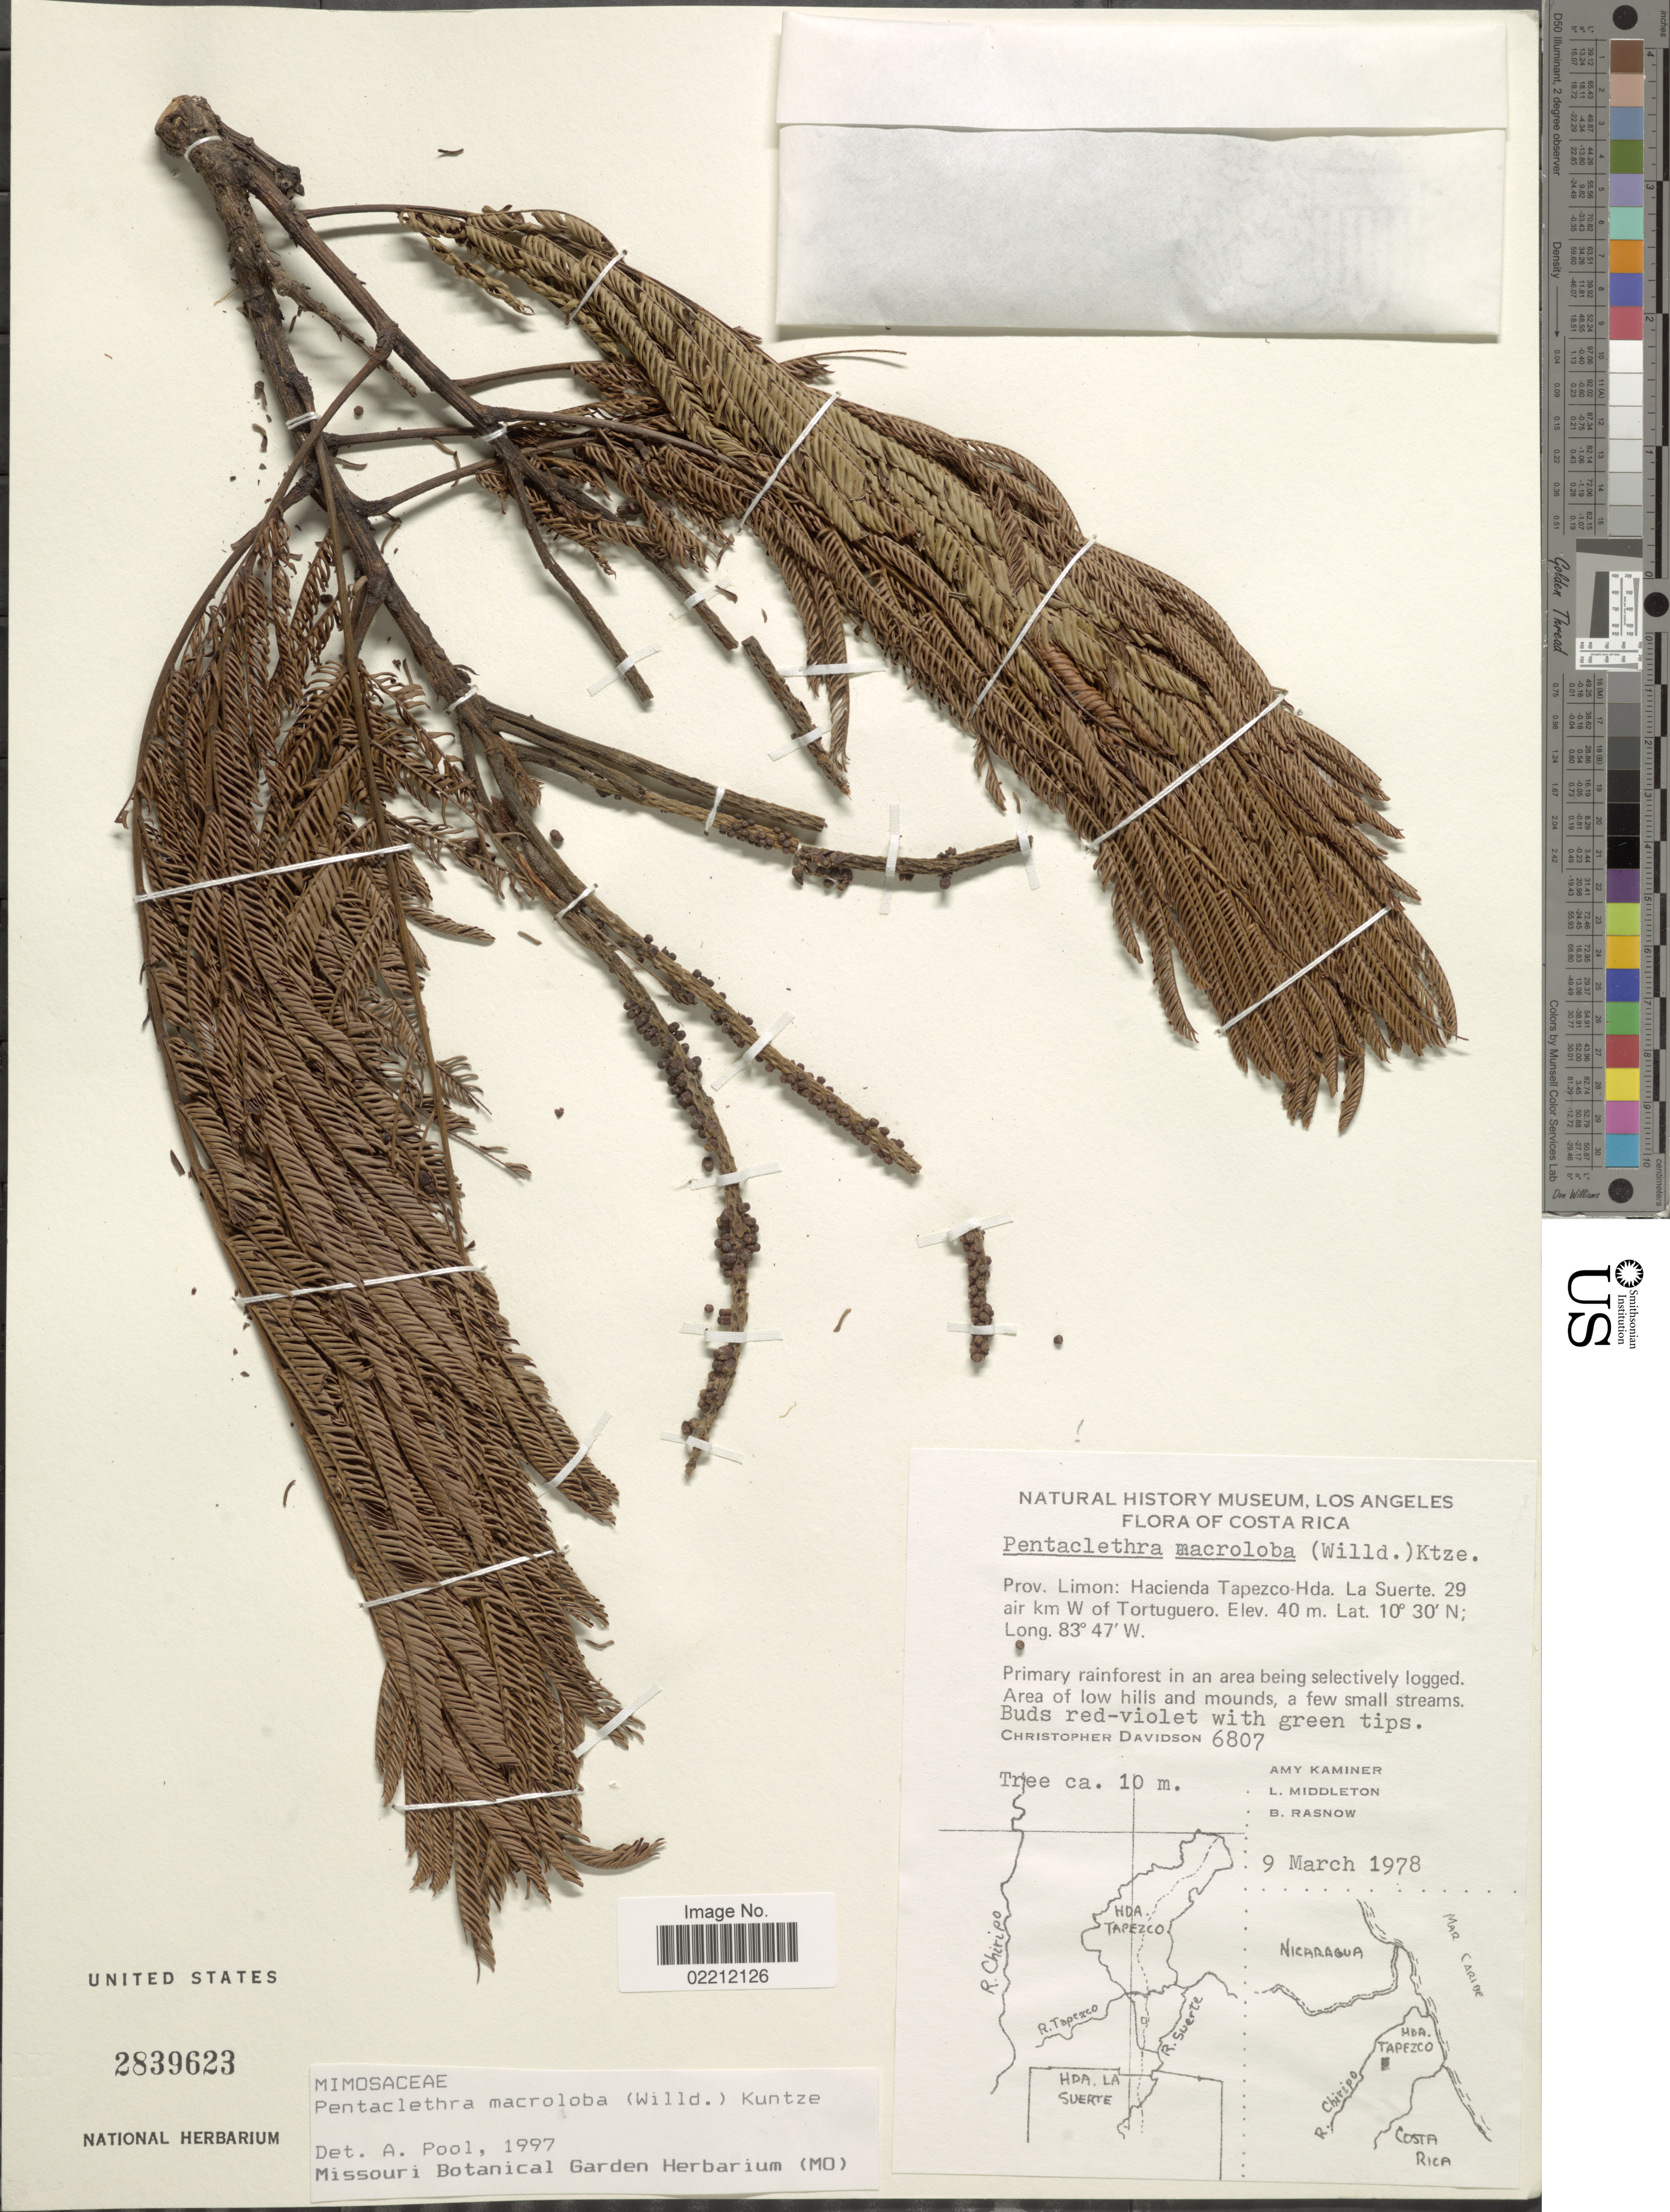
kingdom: Plantae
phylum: Tracheophyta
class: Magnoliopsida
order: Fabales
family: Fabaceae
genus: Pentaclethra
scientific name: Pentaclethra macroloba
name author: (Willd.) Kuntze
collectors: C. Davidson, A. Kaminer, L. Middleton & B. Rasnow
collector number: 6807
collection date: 1978-03-09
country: Costa Rica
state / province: Limón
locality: Prov. Limon: Hacienda Tapezco-Hda. La Suerte.29 air km W of Tortuguero.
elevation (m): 40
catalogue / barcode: US 2839623